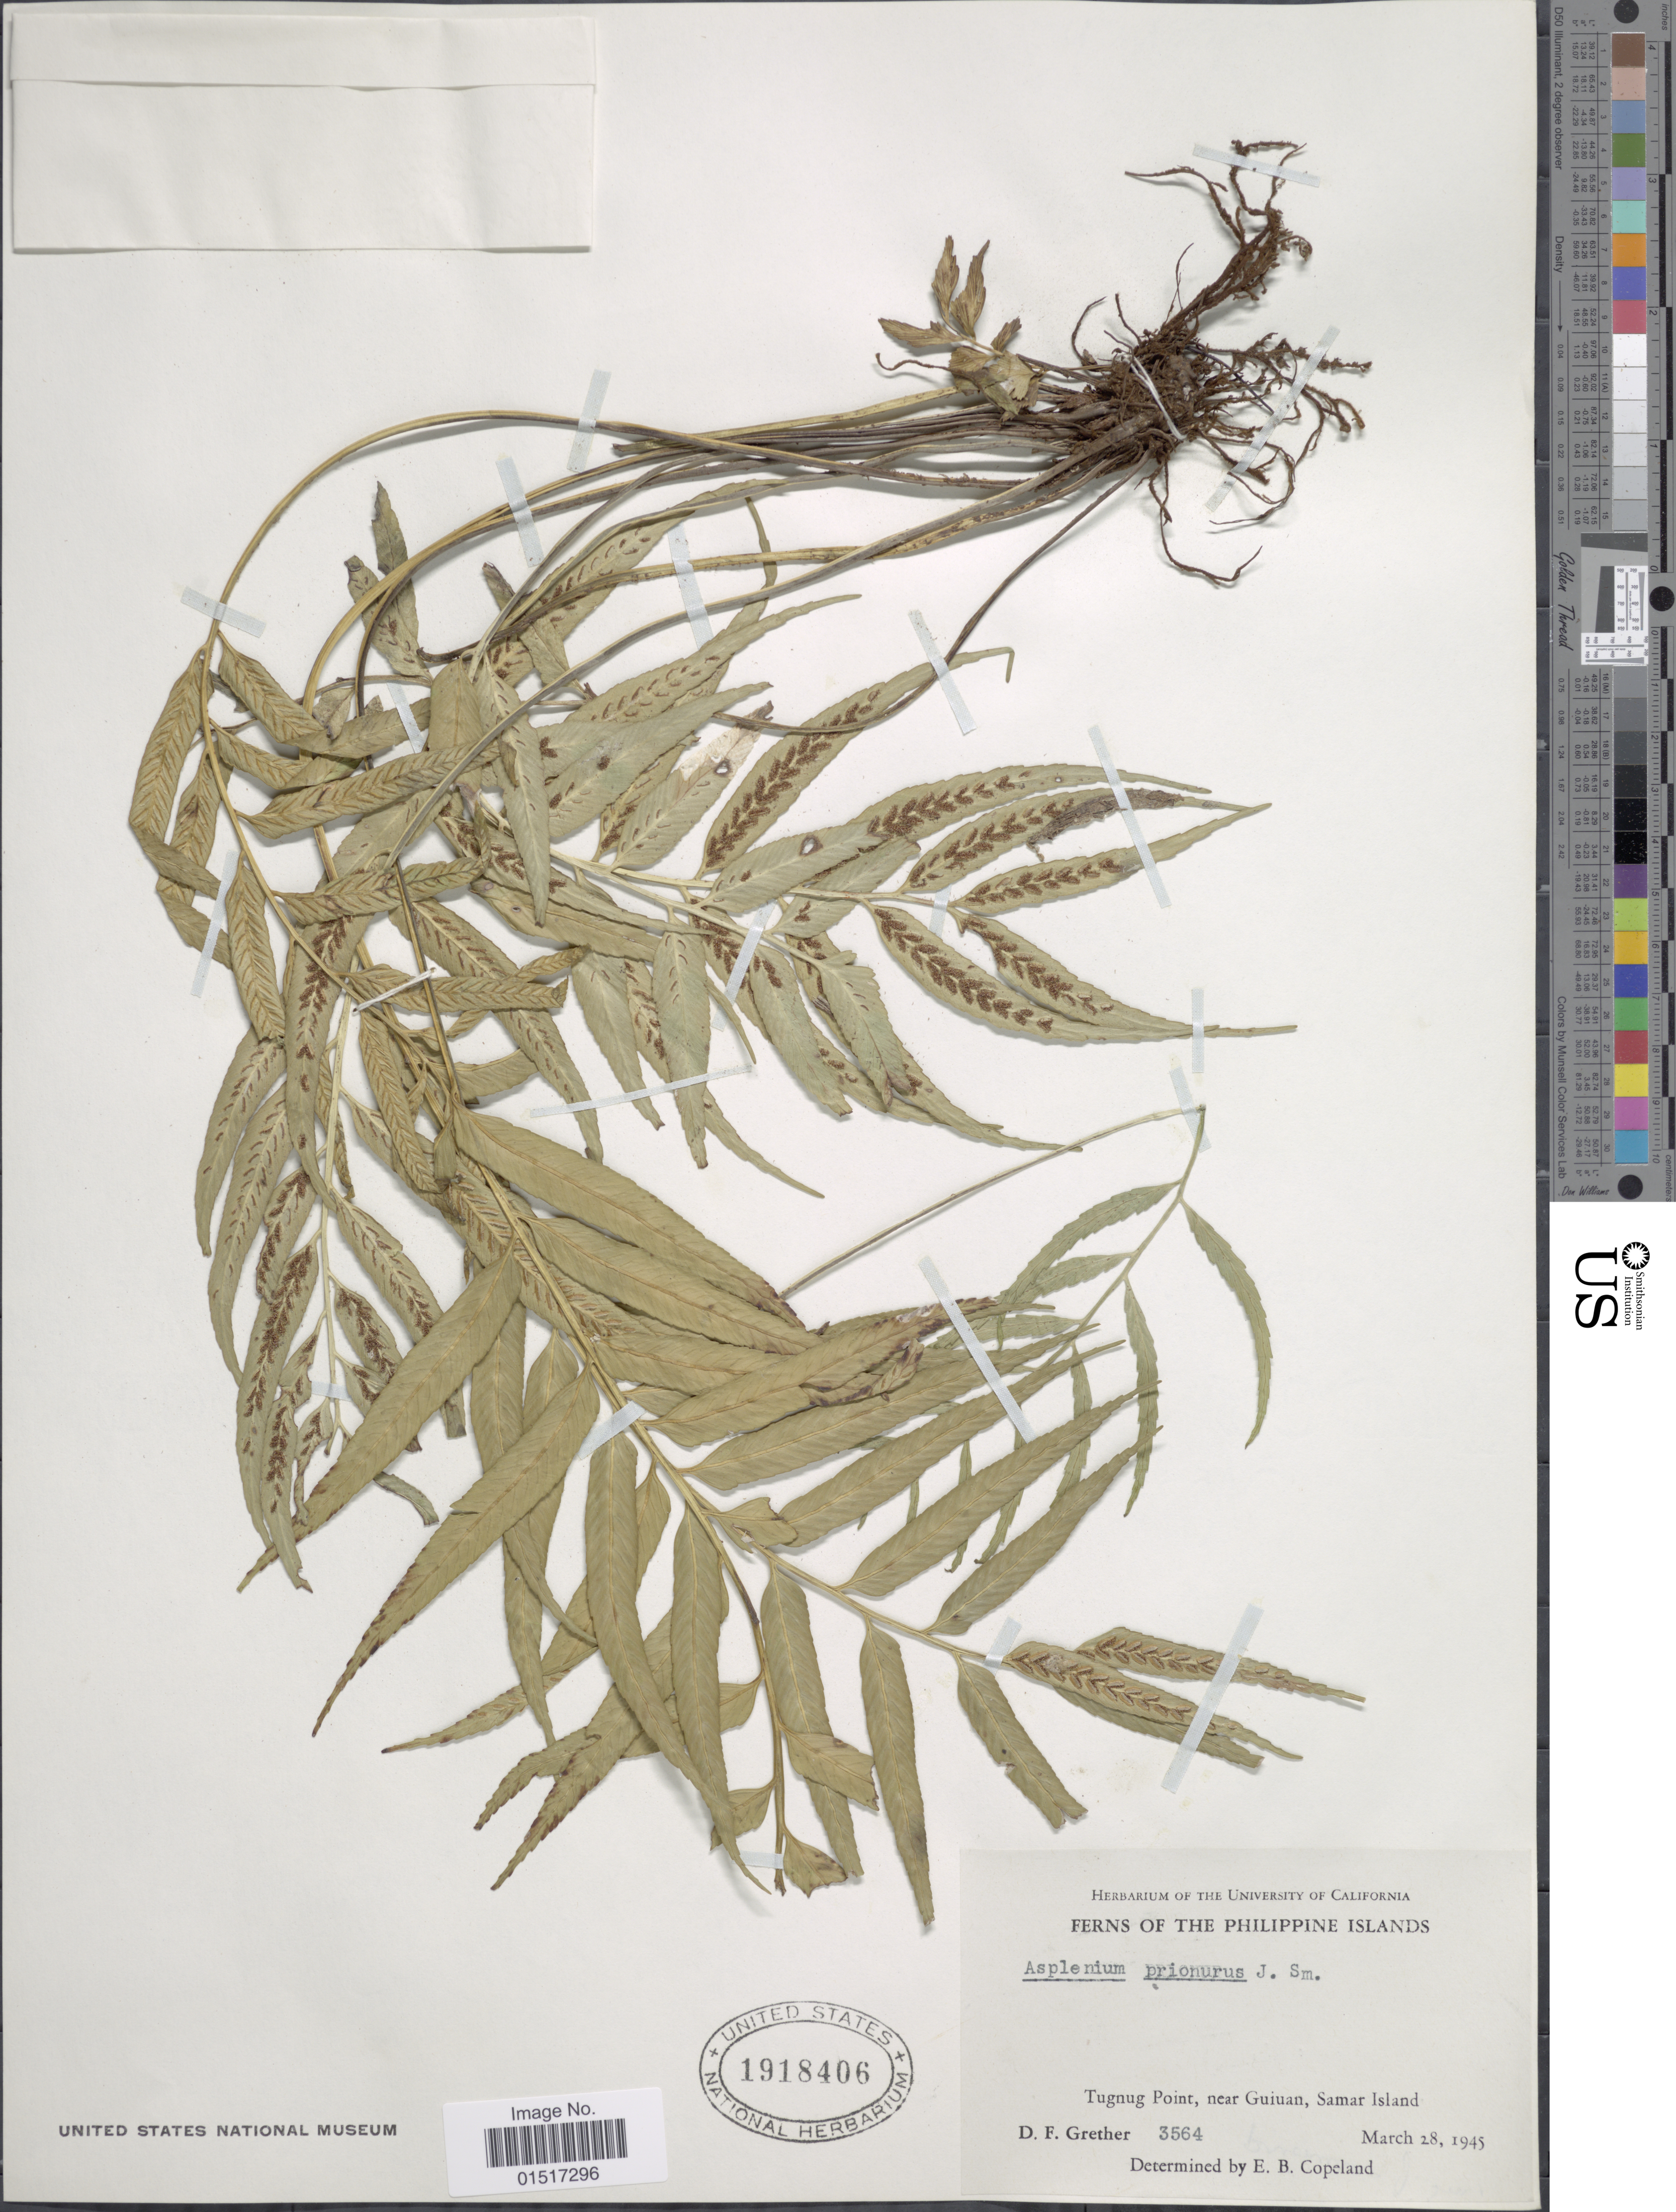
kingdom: Plantae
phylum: Tracheophyta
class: Polypodiopsida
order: Polypodiales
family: Aspleniaceae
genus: Asplenium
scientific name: Asplenium vulcanicum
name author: Blume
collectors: D. F. Grether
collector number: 3564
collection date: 1945-03-28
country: Philippines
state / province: Eastern Visayas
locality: Tugnug Point, near Guiuan, Samar Island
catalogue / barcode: US 1918406